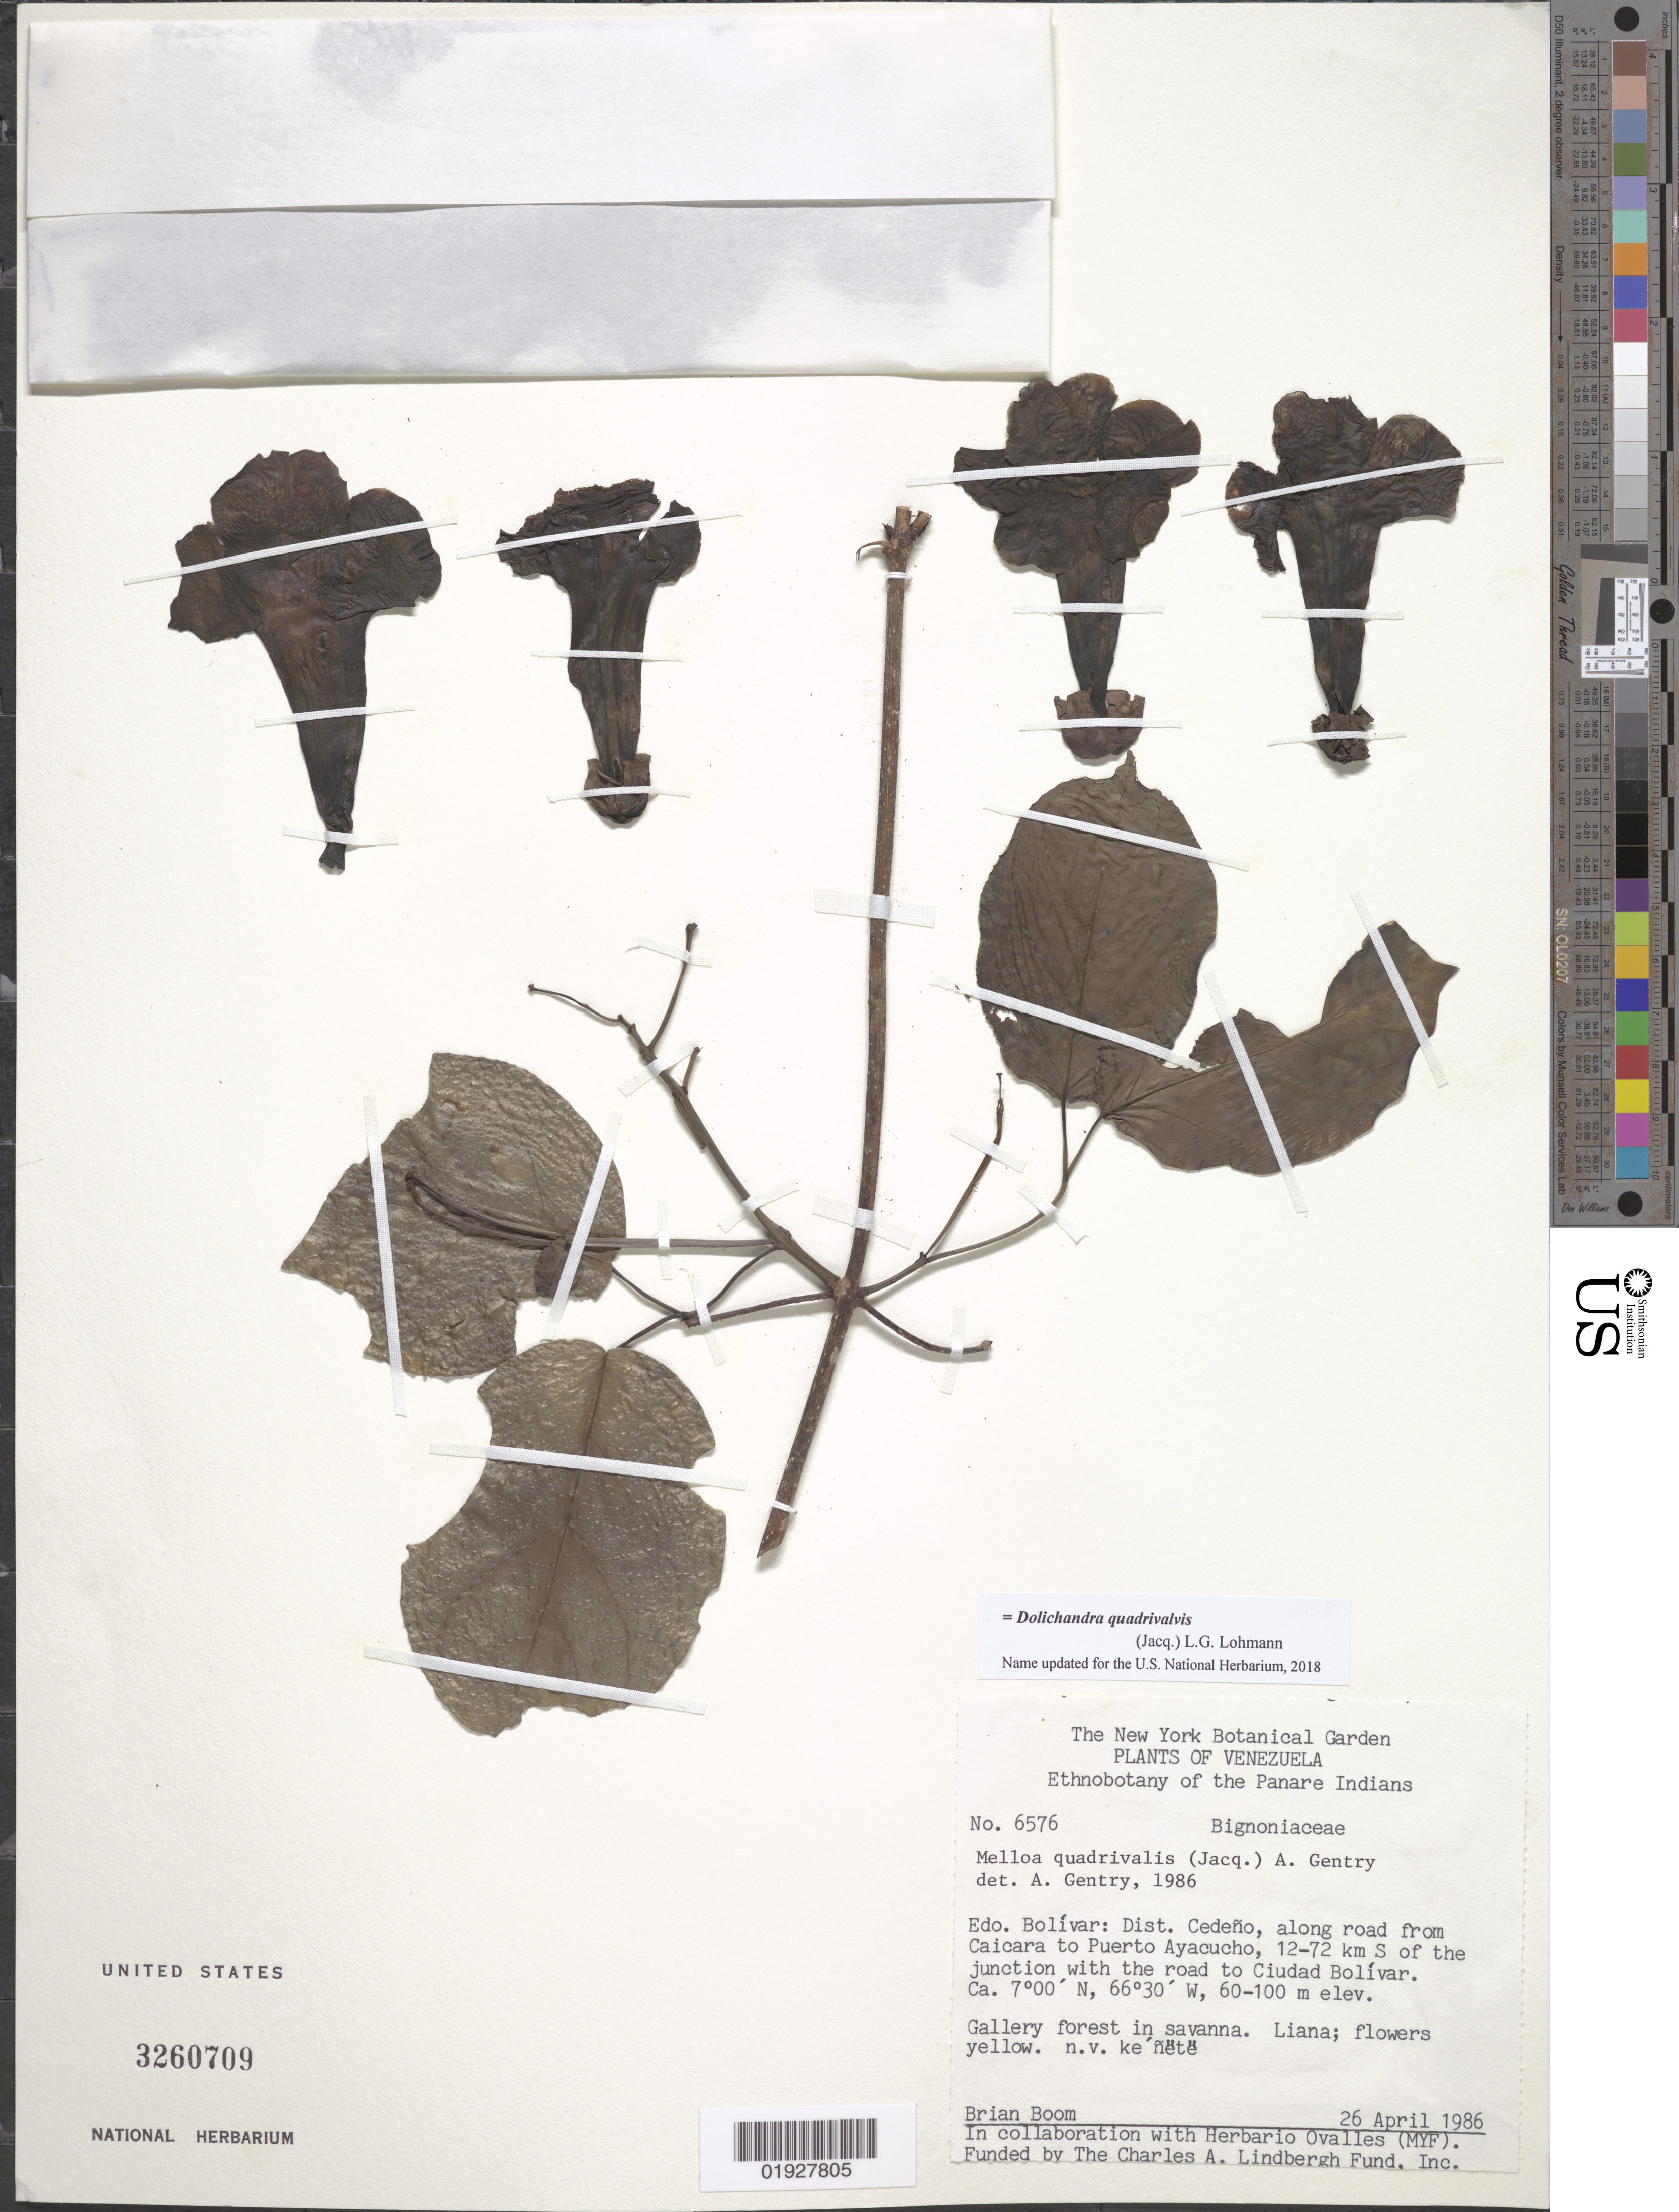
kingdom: Plantae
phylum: Tracheophyta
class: Magnoliopsida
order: Lamiales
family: Bignoniaceae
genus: Dolichandra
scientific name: Dolichandra quadrivalvis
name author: (Jacq.) L.G. Lohmann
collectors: B. M. Boom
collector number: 6576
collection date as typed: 26 Apr 1986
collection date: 1986-04-26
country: Venezuela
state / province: Bolívar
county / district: Cedeño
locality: along road from Caicara to Puerto Ayacucho, 12 - 72 km S of the junct. with road to Ciudad Bolívar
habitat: Gallery forest in savanna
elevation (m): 60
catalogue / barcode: US 3260709